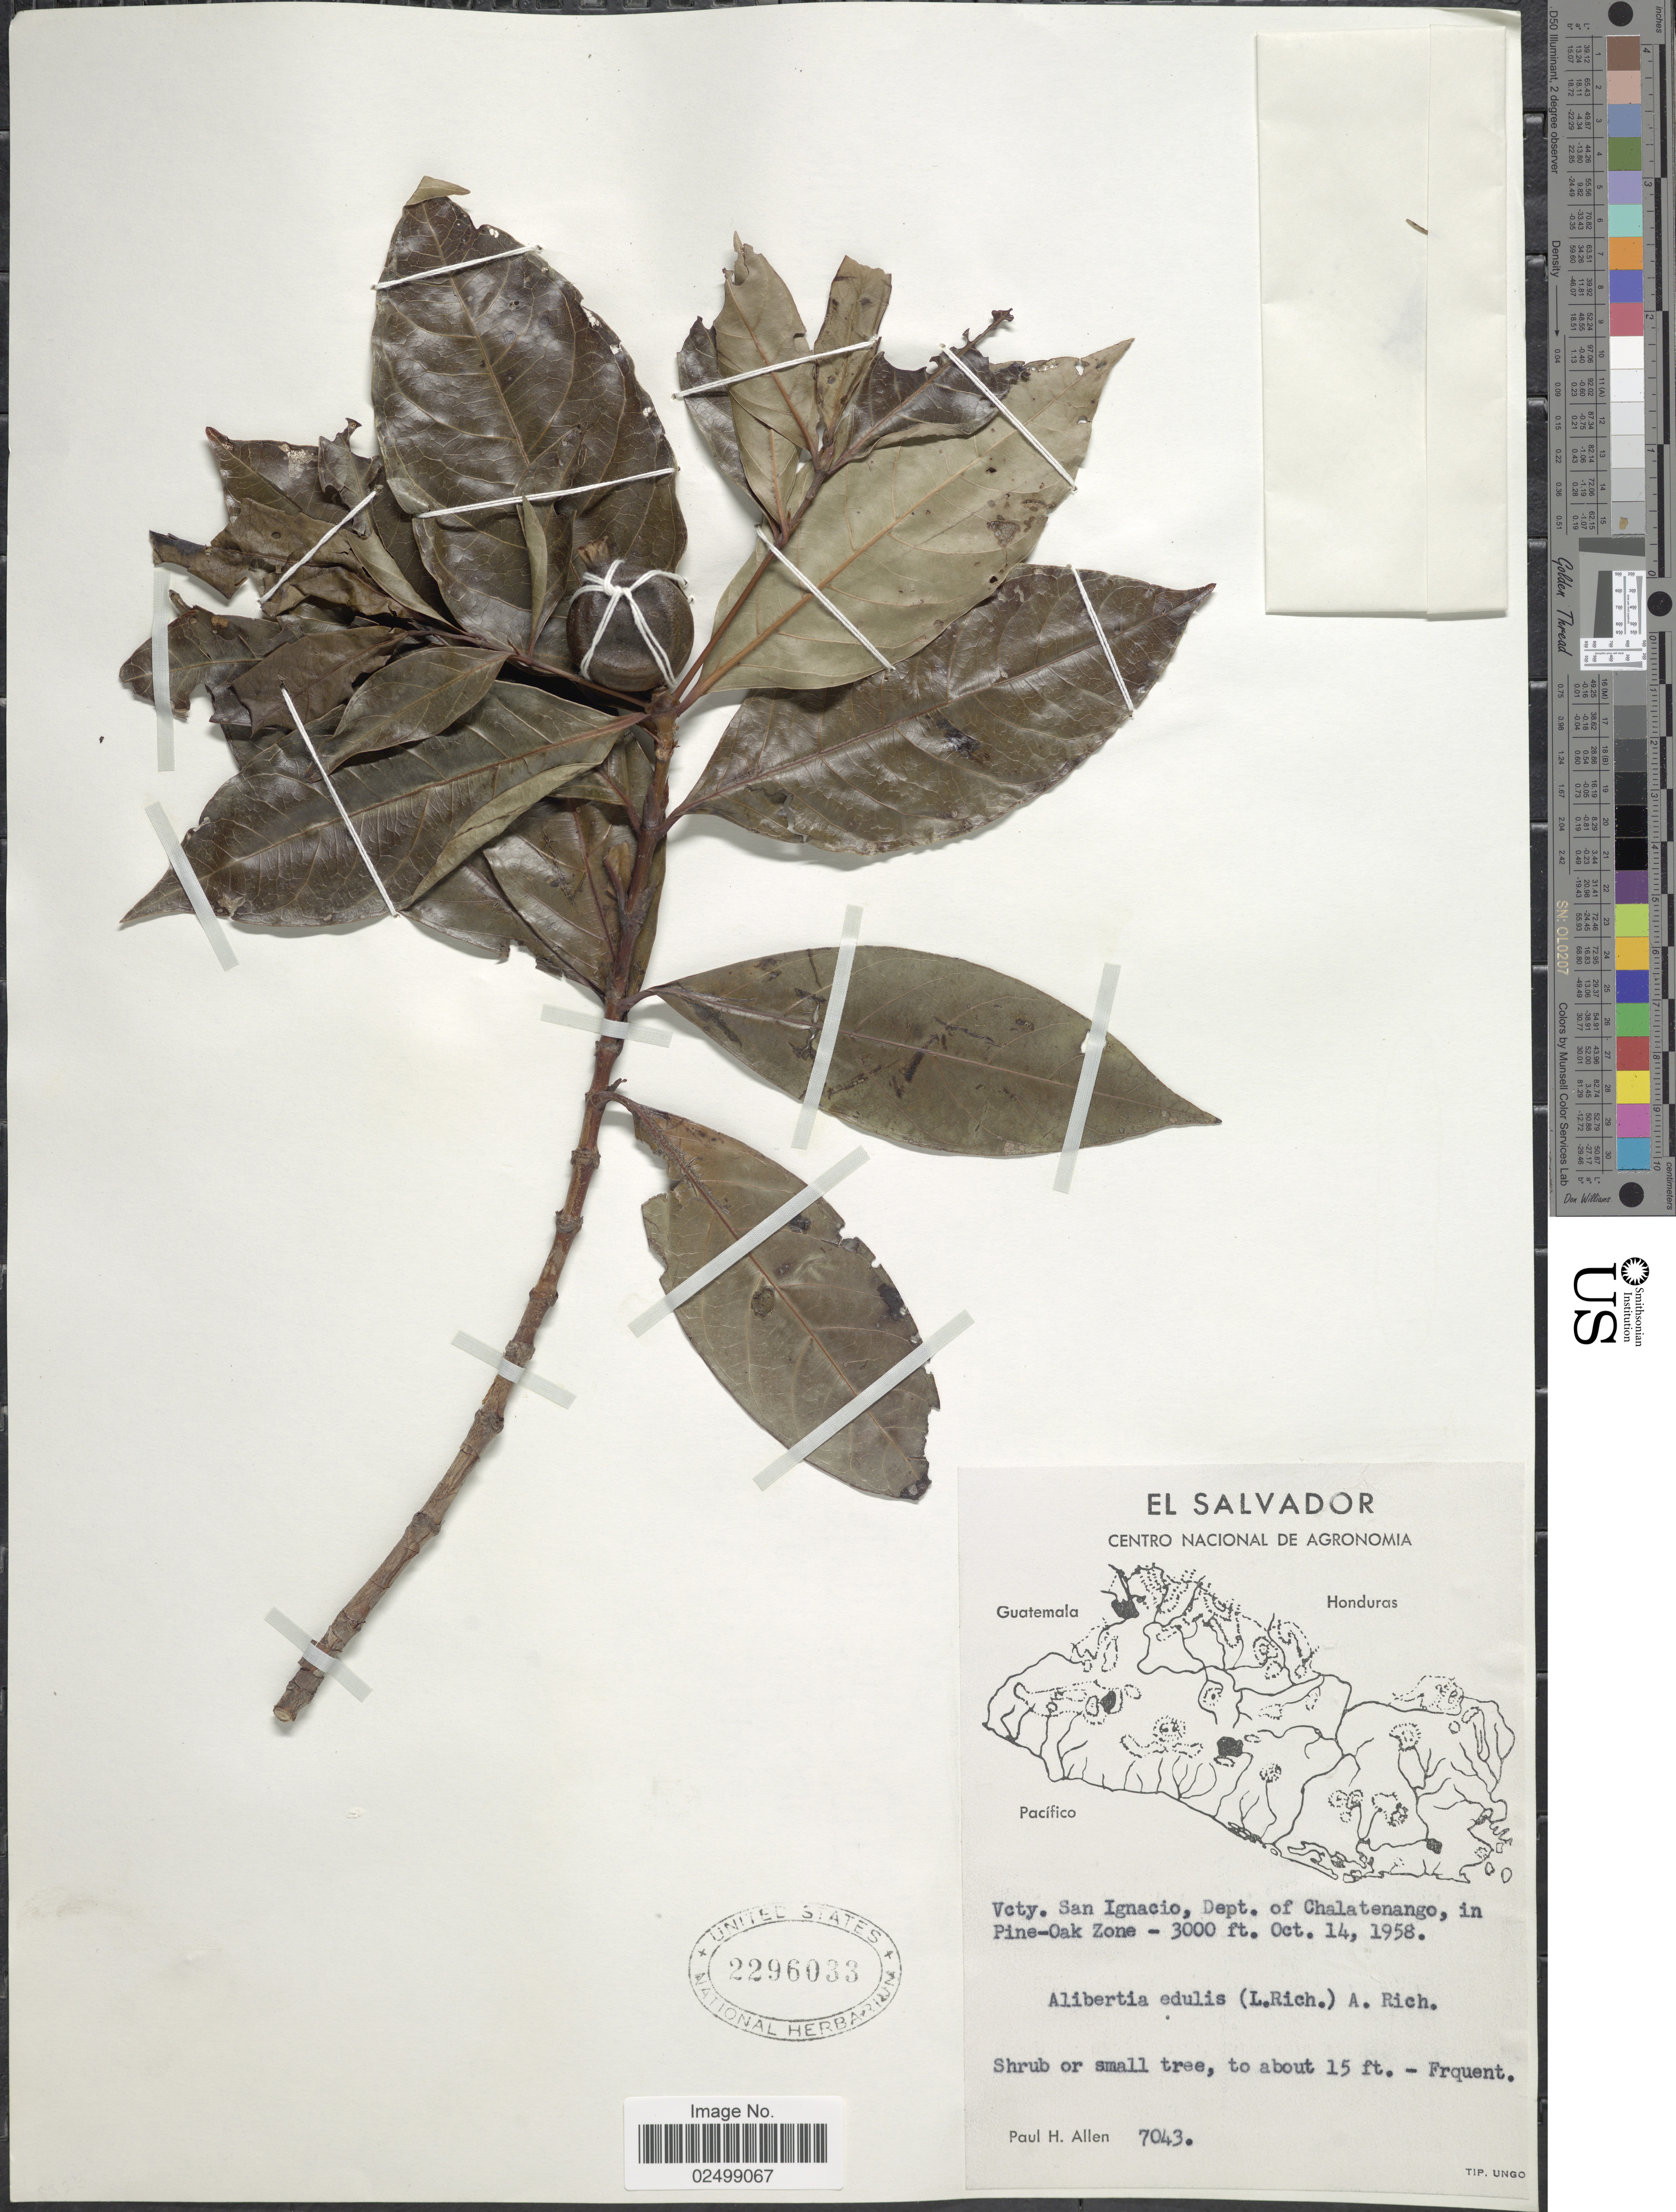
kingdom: Plantae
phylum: Tracheophyta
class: Magnoliopsida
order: Gentianales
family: Rubiaceae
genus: Alibertia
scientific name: Alibertia edulis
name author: (Rich.) A. Rich. ex DC.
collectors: P. H. Allen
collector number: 7043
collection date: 1958-10-14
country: El Salvador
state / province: Chalatenango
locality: Vcty. San Ignacio, Dept. of Chalatenango, in Pine-Oak Zone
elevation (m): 914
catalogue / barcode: US 2296033